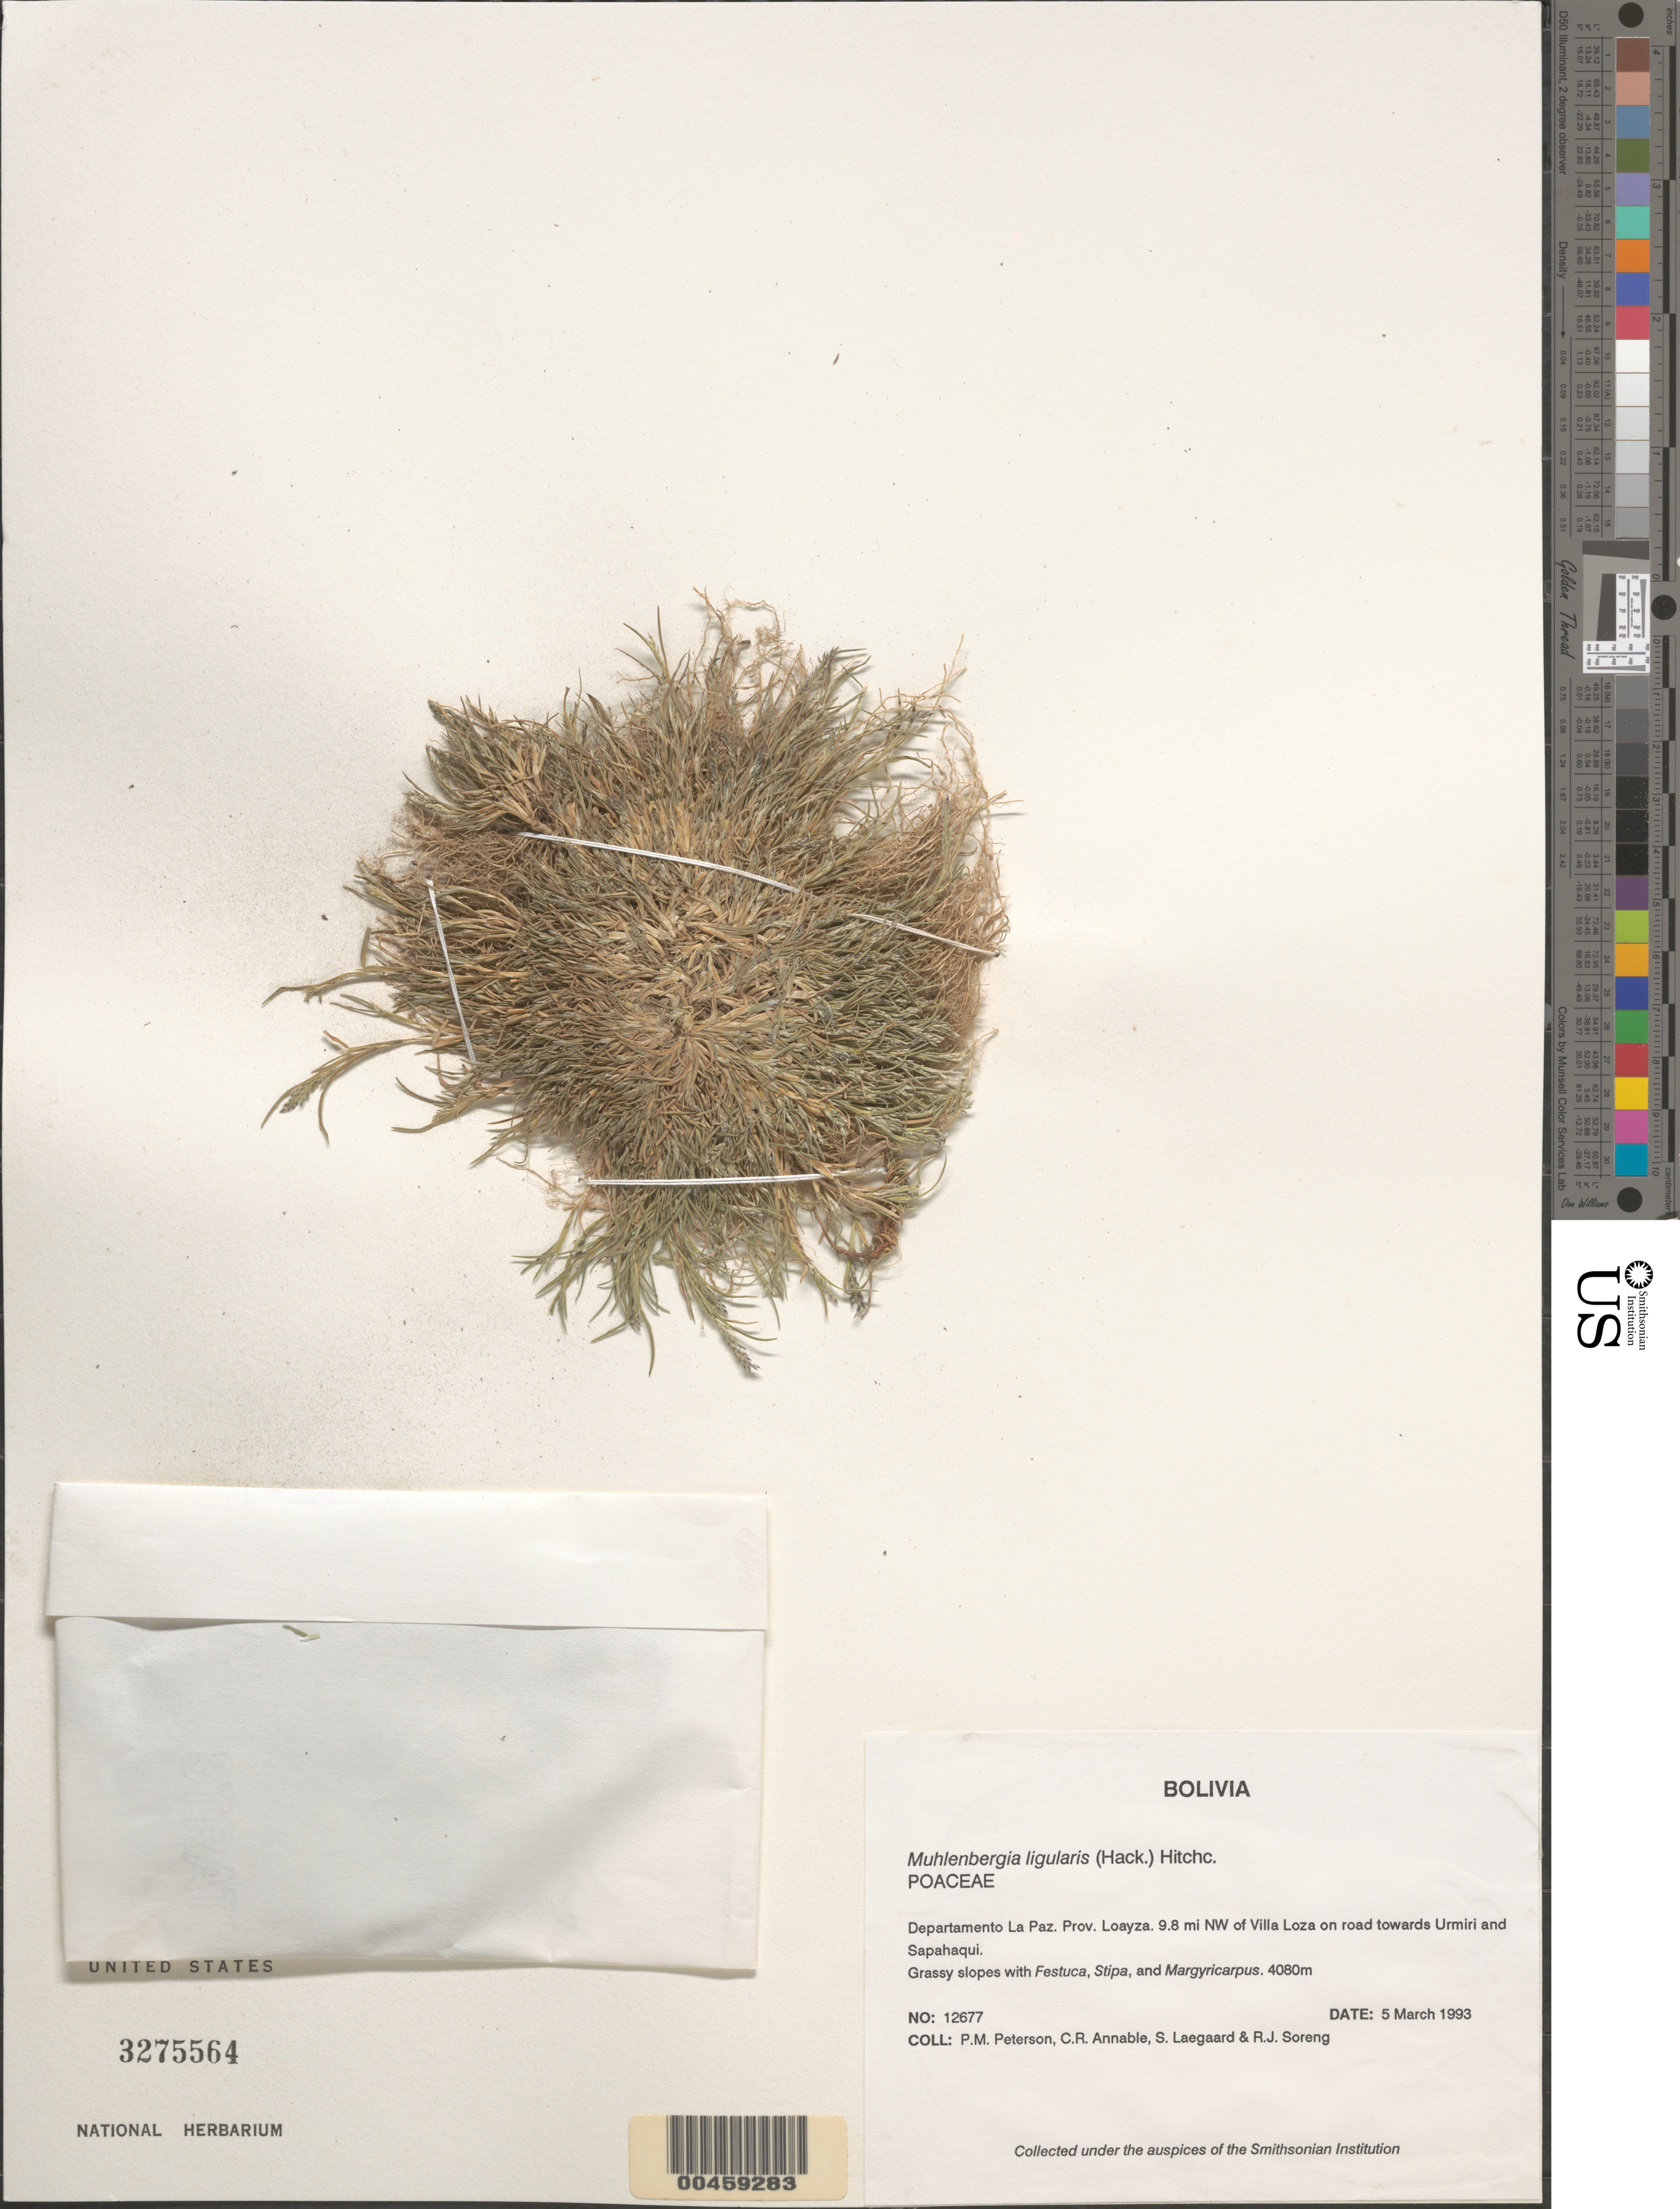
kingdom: Plantae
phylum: Tracheophyta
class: Liliopsida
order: Poales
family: Poaceae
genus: Muhlenbergia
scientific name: Muhlenbergia ligularis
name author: (Hack.) Hitchc.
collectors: P. M. Peterson, C. R. Annable, S. Lægaard & R. J. Soreng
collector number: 12677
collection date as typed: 05 Mar 1993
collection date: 1993-03-05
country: Bolivia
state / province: La Paz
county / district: Loayza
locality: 9.8 mi NW of Villa Loza on road towards Urmiri and Sapahaqui.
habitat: Grassy slopes with Festuca, Stipa, and Margyricarpus.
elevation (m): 4080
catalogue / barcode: US 3275564